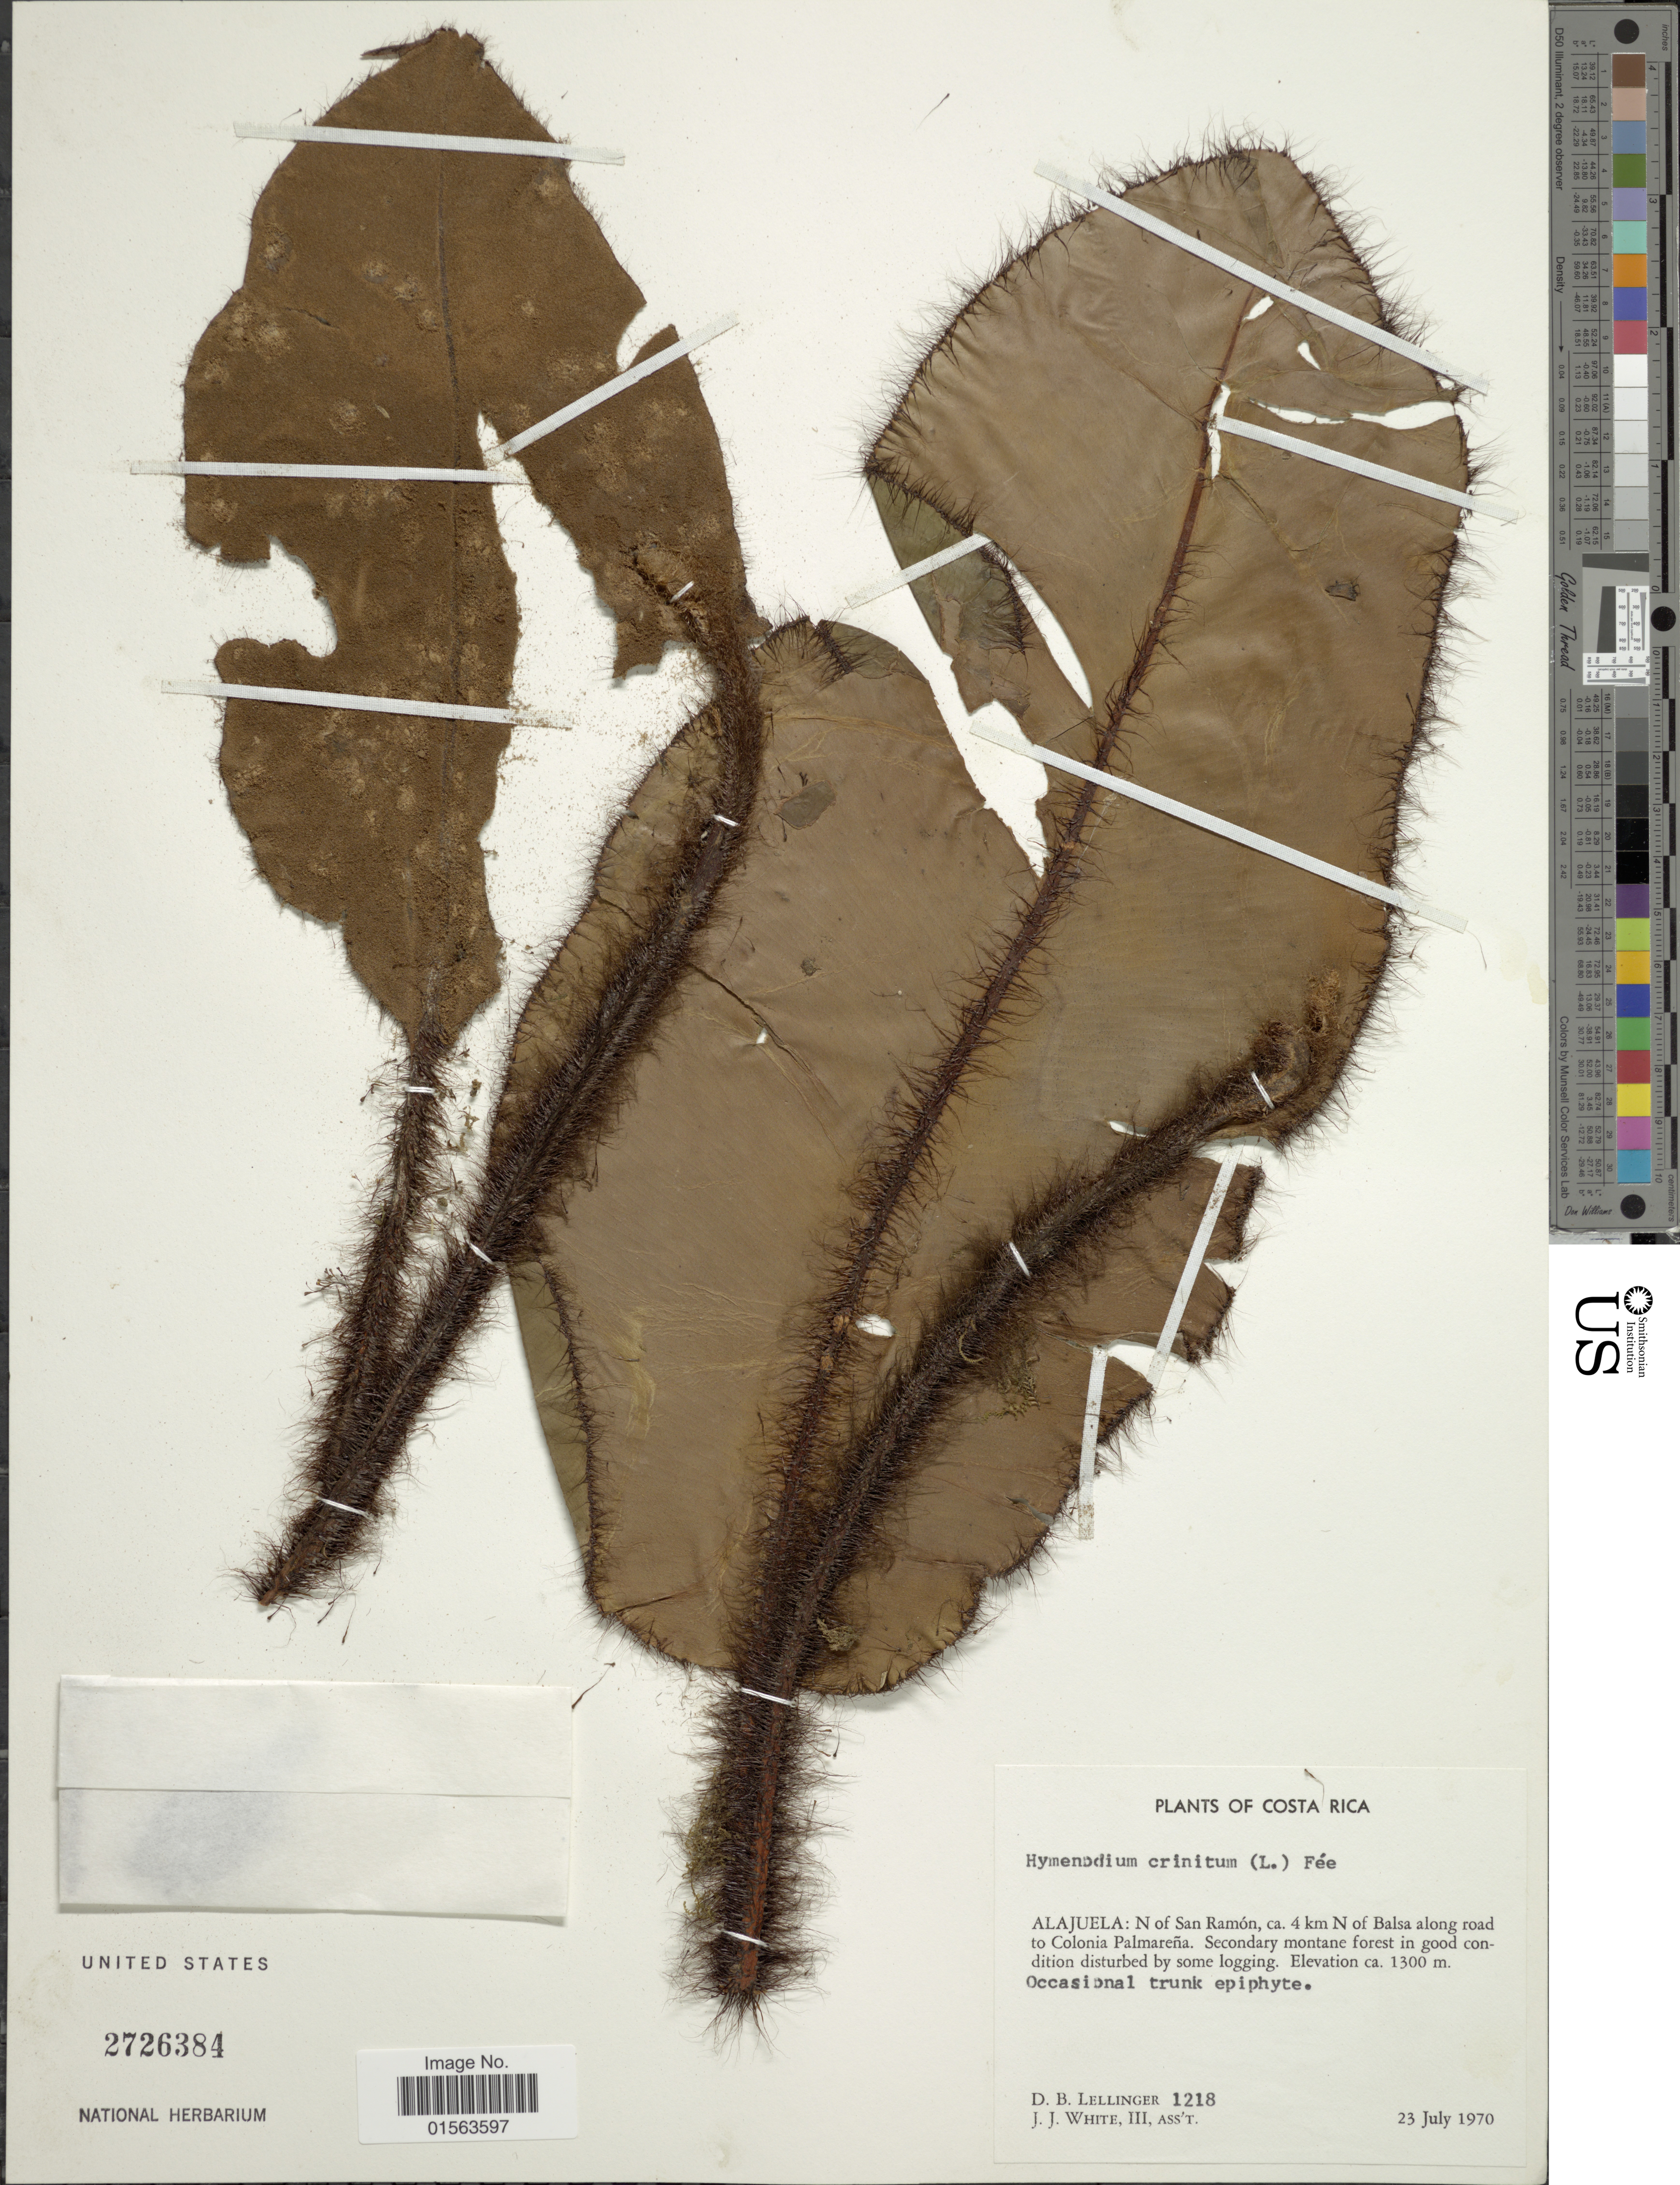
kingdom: Plantae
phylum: Tracheophyta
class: Polypodiopsida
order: Polypodiales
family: Dryopteridaceae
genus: Elaphoglossum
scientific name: Elaphoglossum crinitum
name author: (L.) Christ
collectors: D. B. Lellinger & J. J. White III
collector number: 1218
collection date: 1970-07-23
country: Costa Rica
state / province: Alajuela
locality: Alajuela: N of San Ramon, ca 4 km N of Balsa along road to Colonia Palmarena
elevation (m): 1300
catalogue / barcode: US 2726384